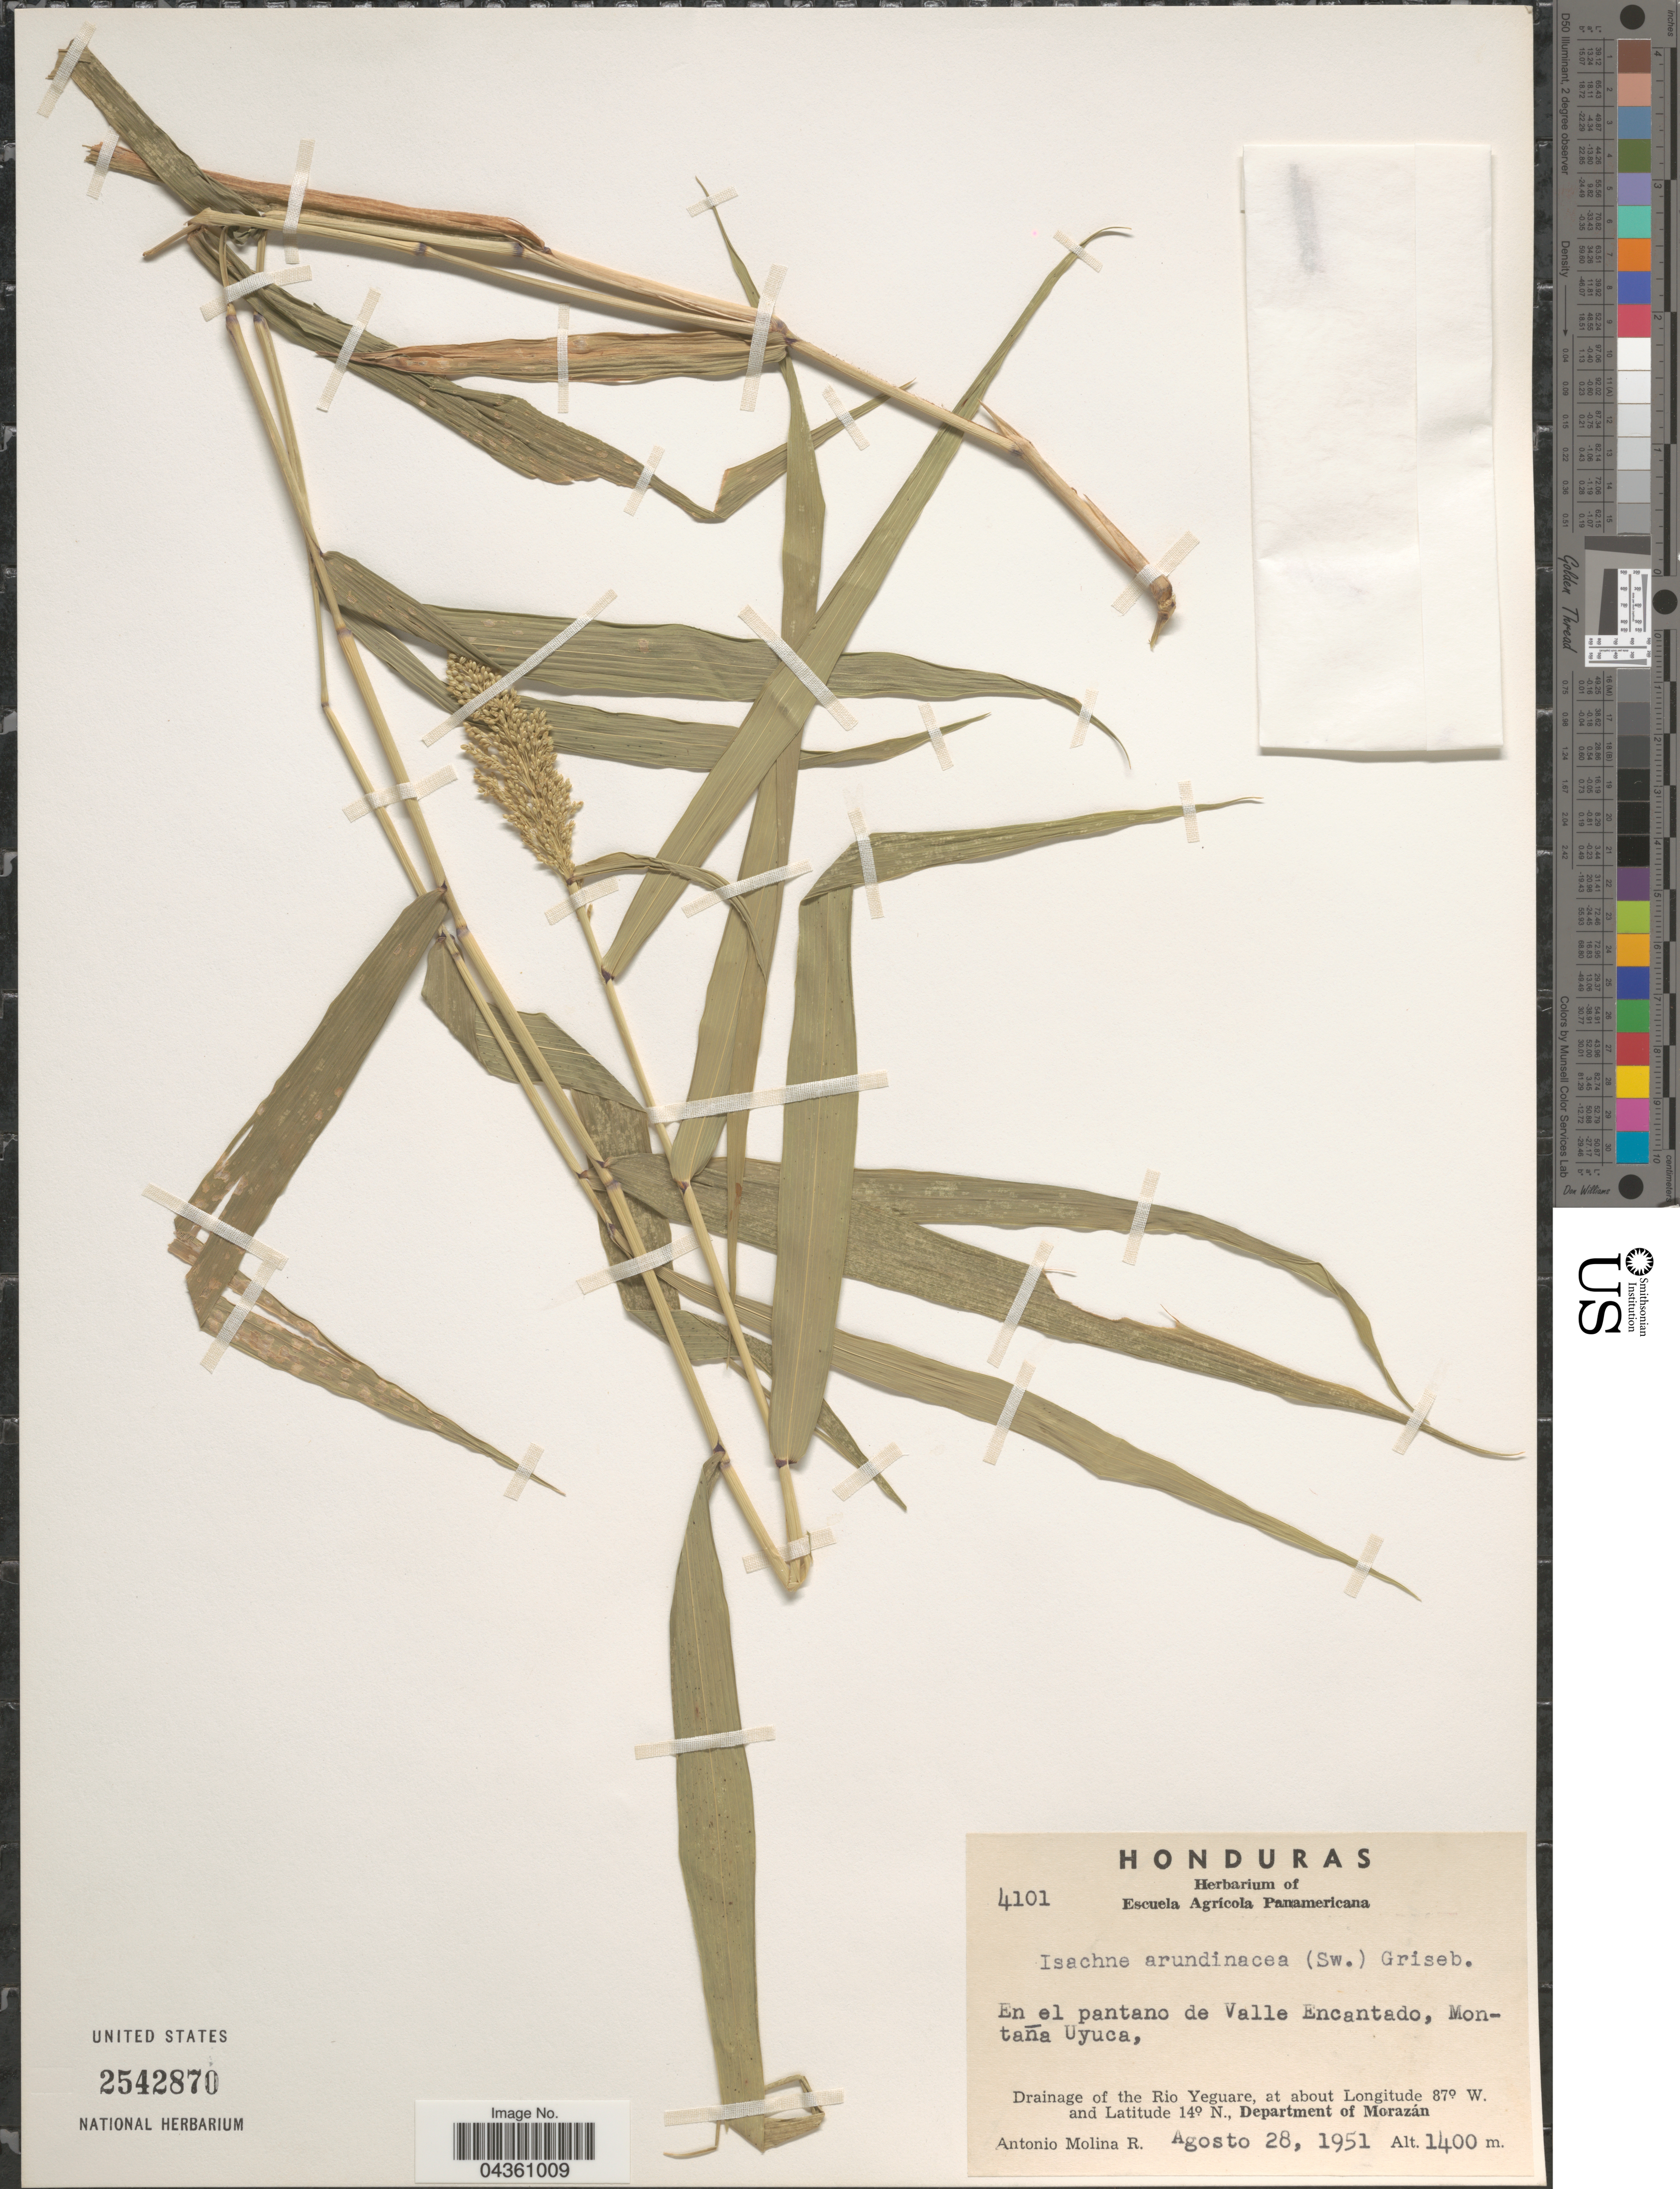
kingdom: Plantae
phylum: Tracheophyta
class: Liliopsida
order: Poales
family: Poaceae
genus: Isachne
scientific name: Isachne arundinacea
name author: (Sw.) Griseb.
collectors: A. Molina R.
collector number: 4101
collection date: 1951-08-28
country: Honduras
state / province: Fco. Morazán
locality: En el pantano de Valle Encantado, Montaña Uyuca, Drainage of the Rio Yeguare, Department of Morazán.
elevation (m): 1400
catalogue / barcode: US 2542870